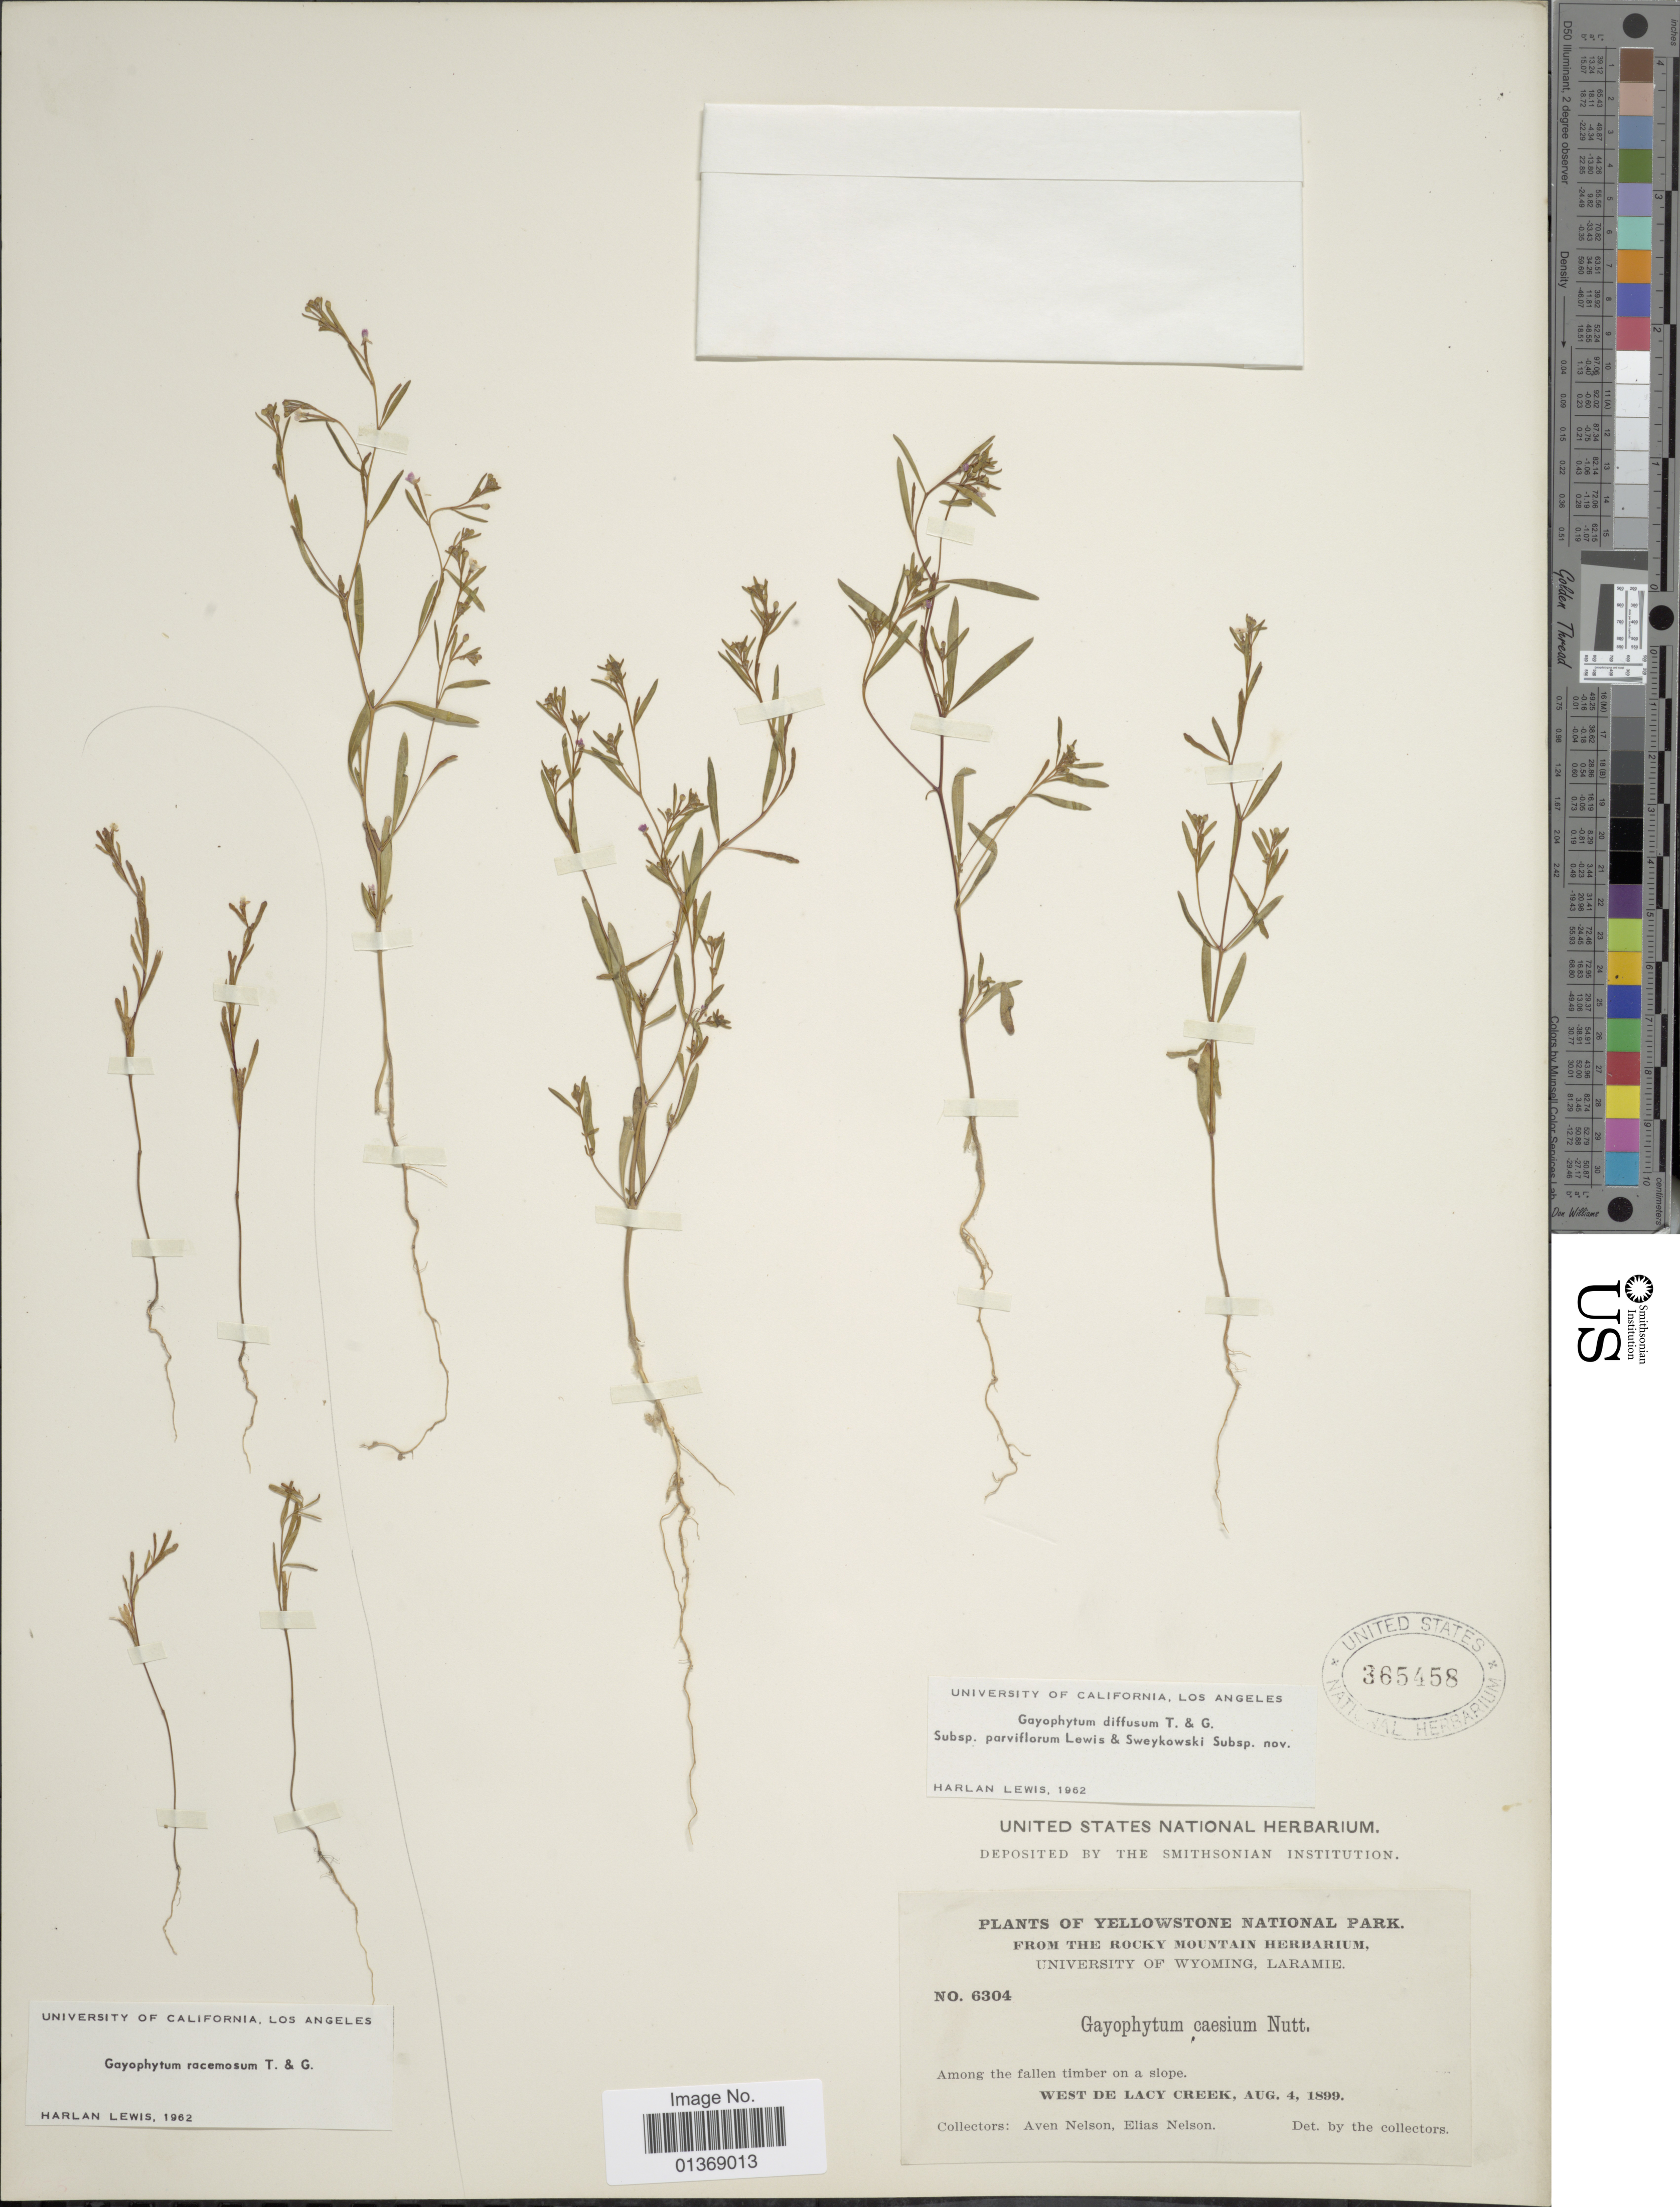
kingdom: Plantae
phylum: Tracheophyta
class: Magnoliopsida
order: Myrtales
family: Onagraceae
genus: Gayophytum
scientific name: Gayophytum diffusum subsp. parviflorum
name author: F. H. Lewis & Szweyk.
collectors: A. Nelson & E. Nelson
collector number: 6304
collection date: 1899-08-04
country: United States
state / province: Wyoming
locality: Yellowstone National Park, Among the fallen timber on a slope, West De Lacy Creek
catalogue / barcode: US 365458